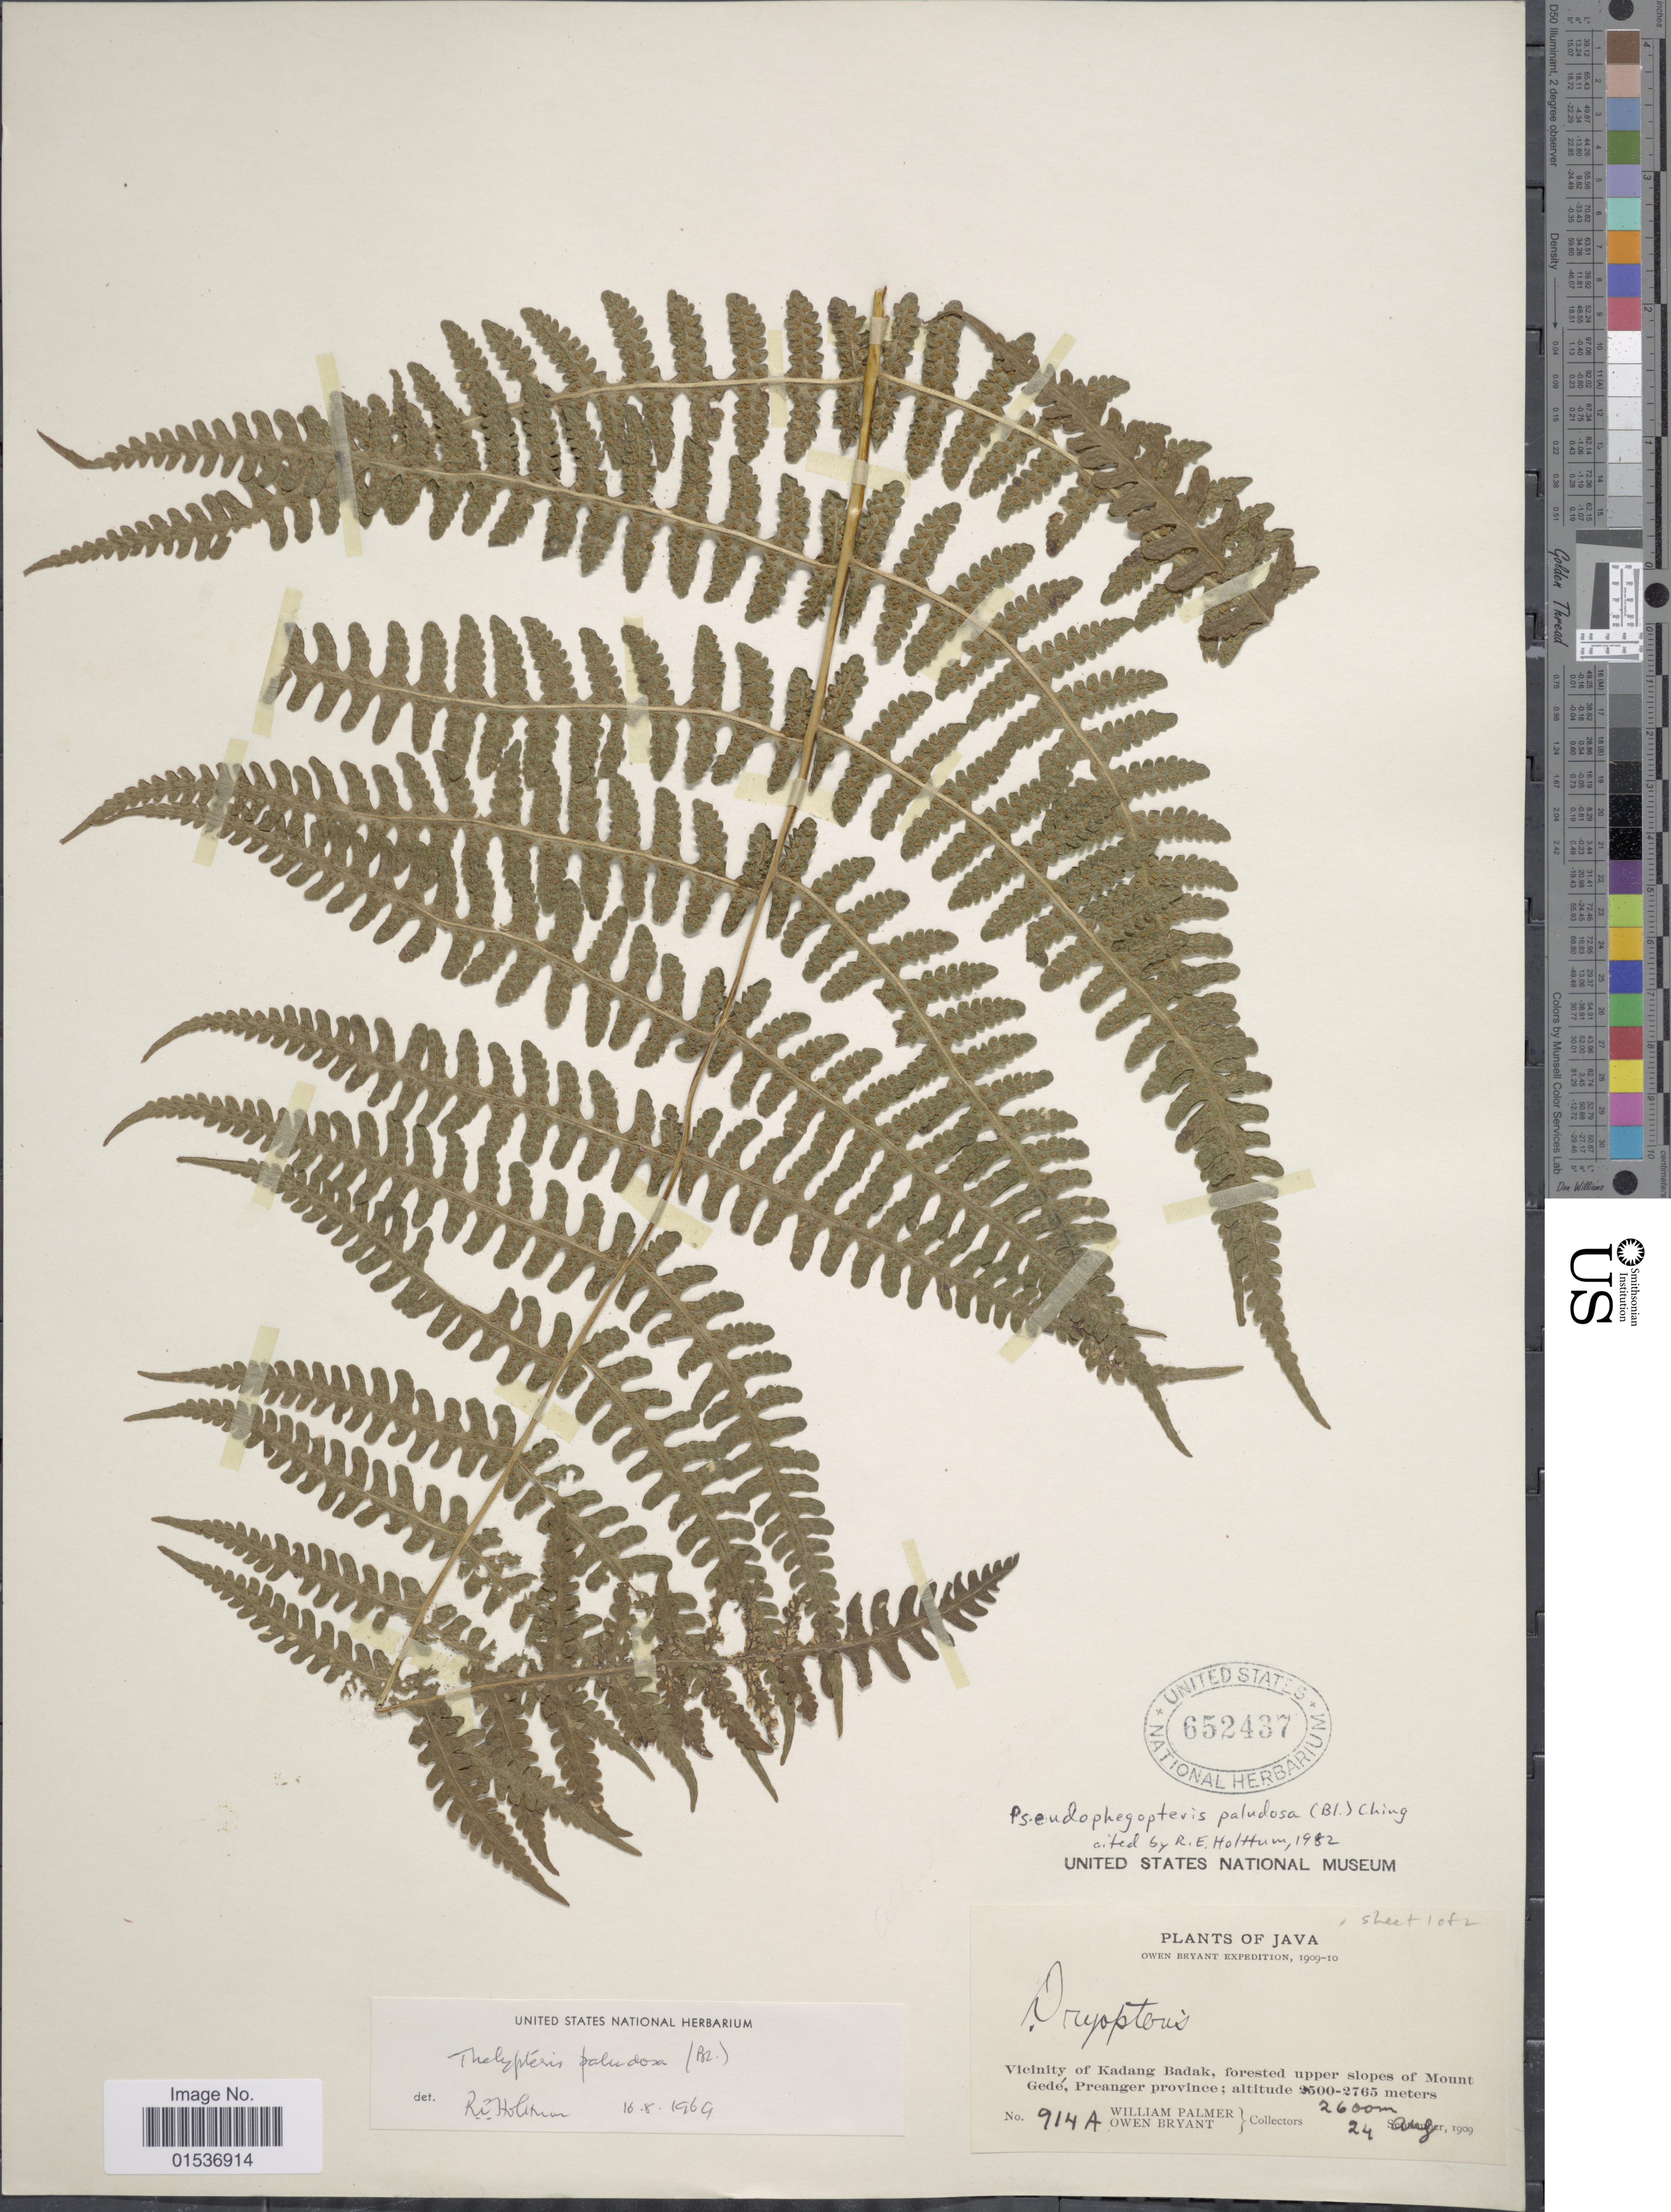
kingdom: Plantae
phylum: Tracheophyta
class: Polypodiopsida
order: Polypodiales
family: Thelypteridaceae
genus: Pseudophegopteris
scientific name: Pseudophegopteris paludosa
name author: (Blume) Ching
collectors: W. Palmer & O. Bryant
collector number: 914A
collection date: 1909-08-24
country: Indonesia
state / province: Java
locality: Java. Vicinity of Kadang Badak, forested near slopes of Mount Gede, Preanger province.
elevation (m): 2600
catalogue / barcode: US 652437